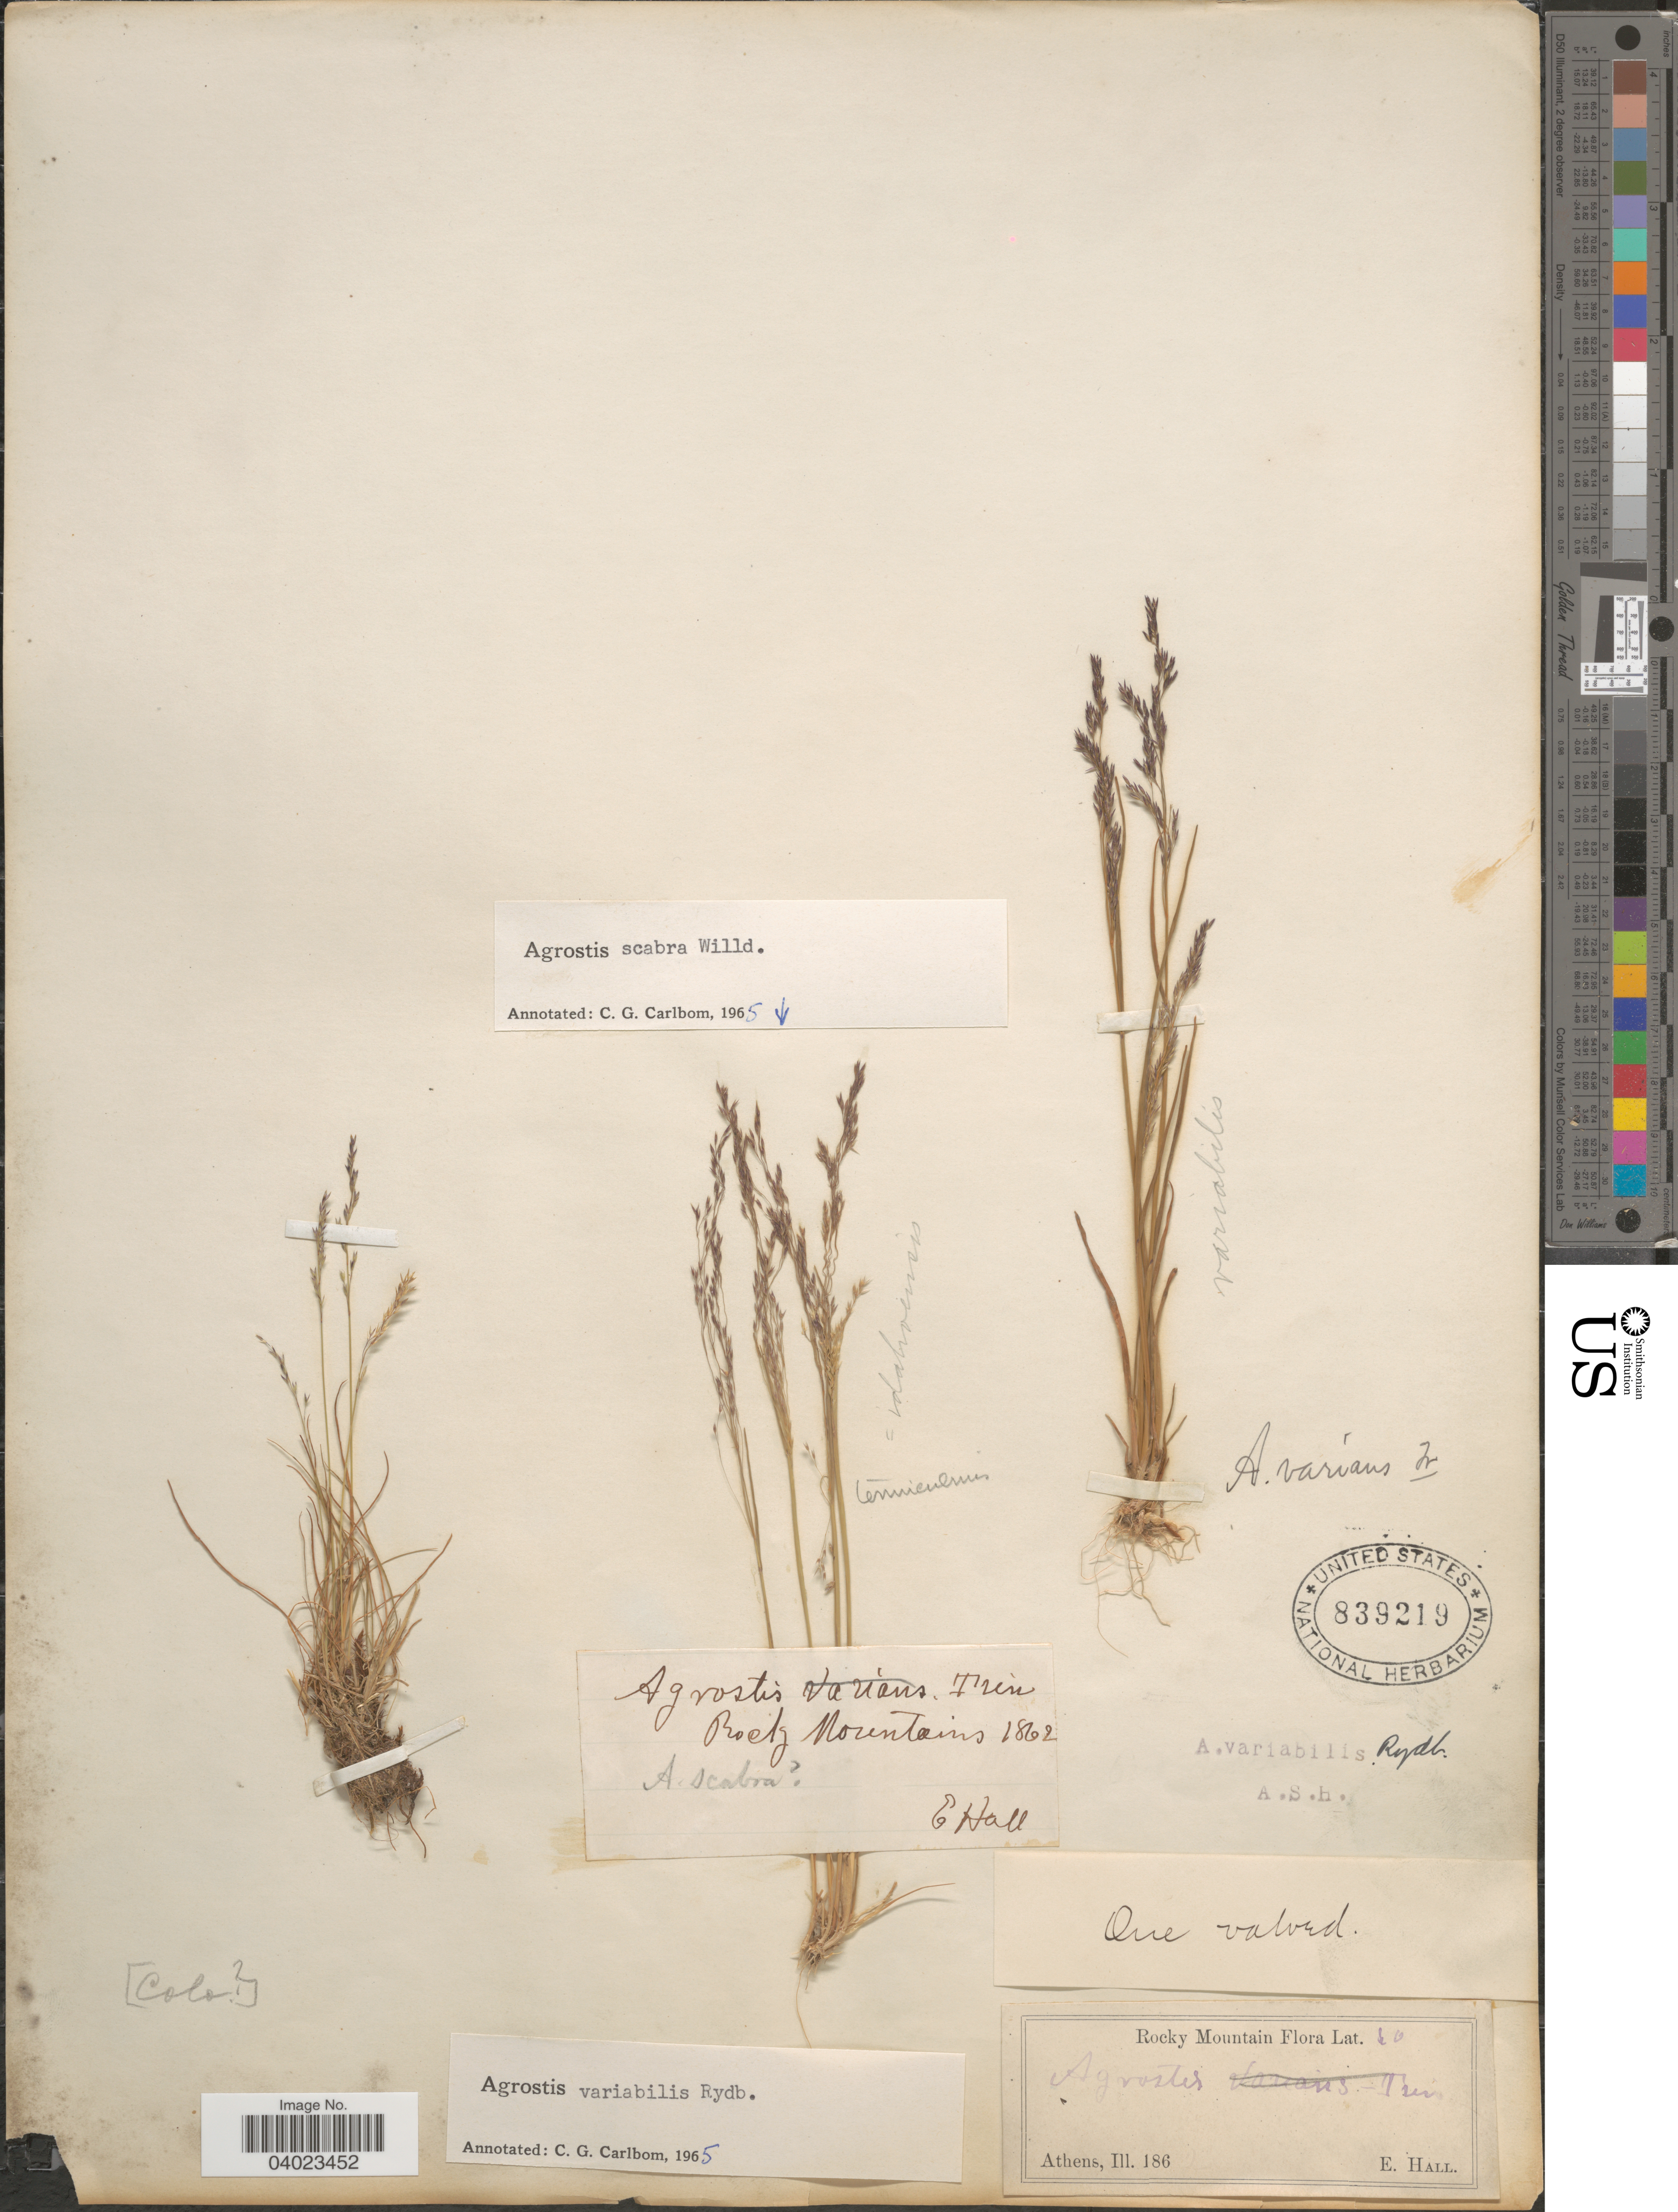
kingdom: Plantae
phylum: Tracheophyta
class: Liliopsida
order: Poales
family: Poaceae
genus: Agrostis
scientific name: Agrostis variabilis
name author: Rydb.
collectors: E. Hall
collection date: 1862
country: United States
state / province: Colorado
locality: Rocky Mountain. [Colorado Territory expedition; "Athens, Ill." on label refers to E. Hall's home base]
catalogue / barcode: US 839219